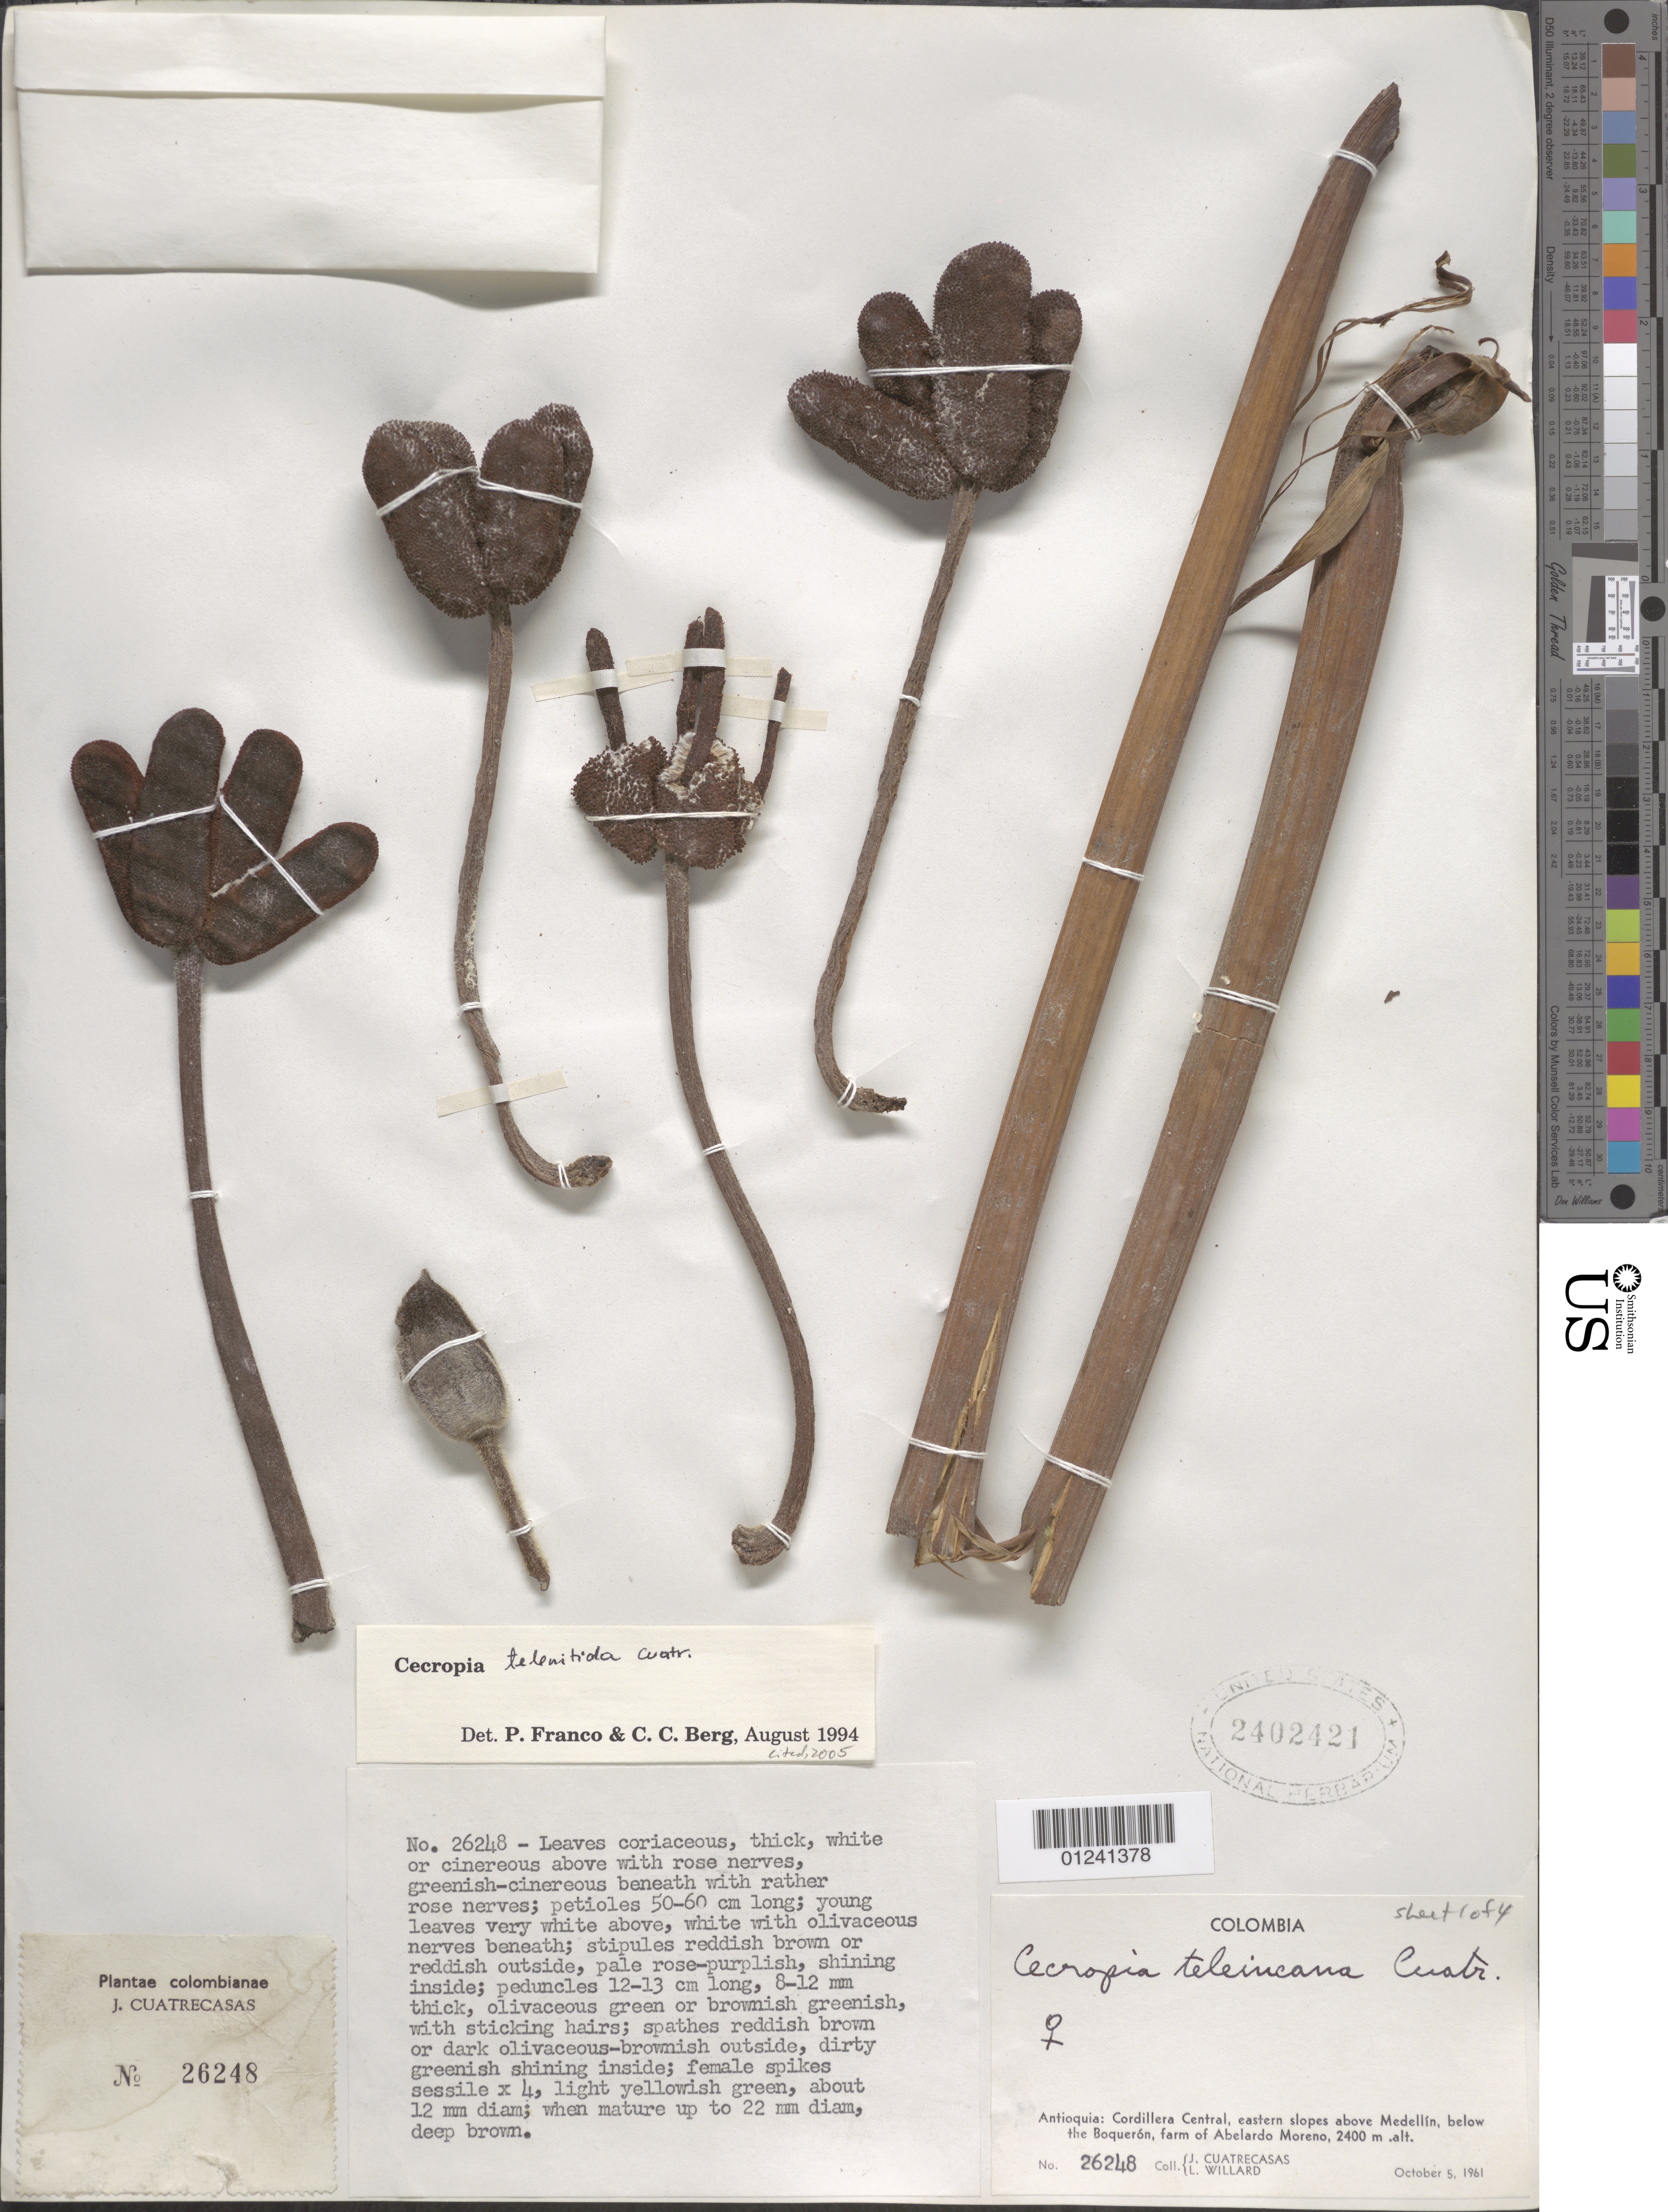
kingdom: Plantae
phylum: Tracheophyta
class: Magnoliopsida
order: Rosales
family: Urticaceae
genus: Cecropia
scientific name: Cecropia telenitida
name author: Cuatrec.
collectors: J. Cuatrecasas & L. Willard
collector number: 26248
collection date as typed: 05 Oct 1961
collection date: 1961-10-05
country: Colombia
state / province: Antioquia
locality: Cordillera Central, eastern slopes above Medllin, below the Boqueron, farm of Abelardo Moreno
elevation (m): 2400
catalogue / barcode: US 2402421